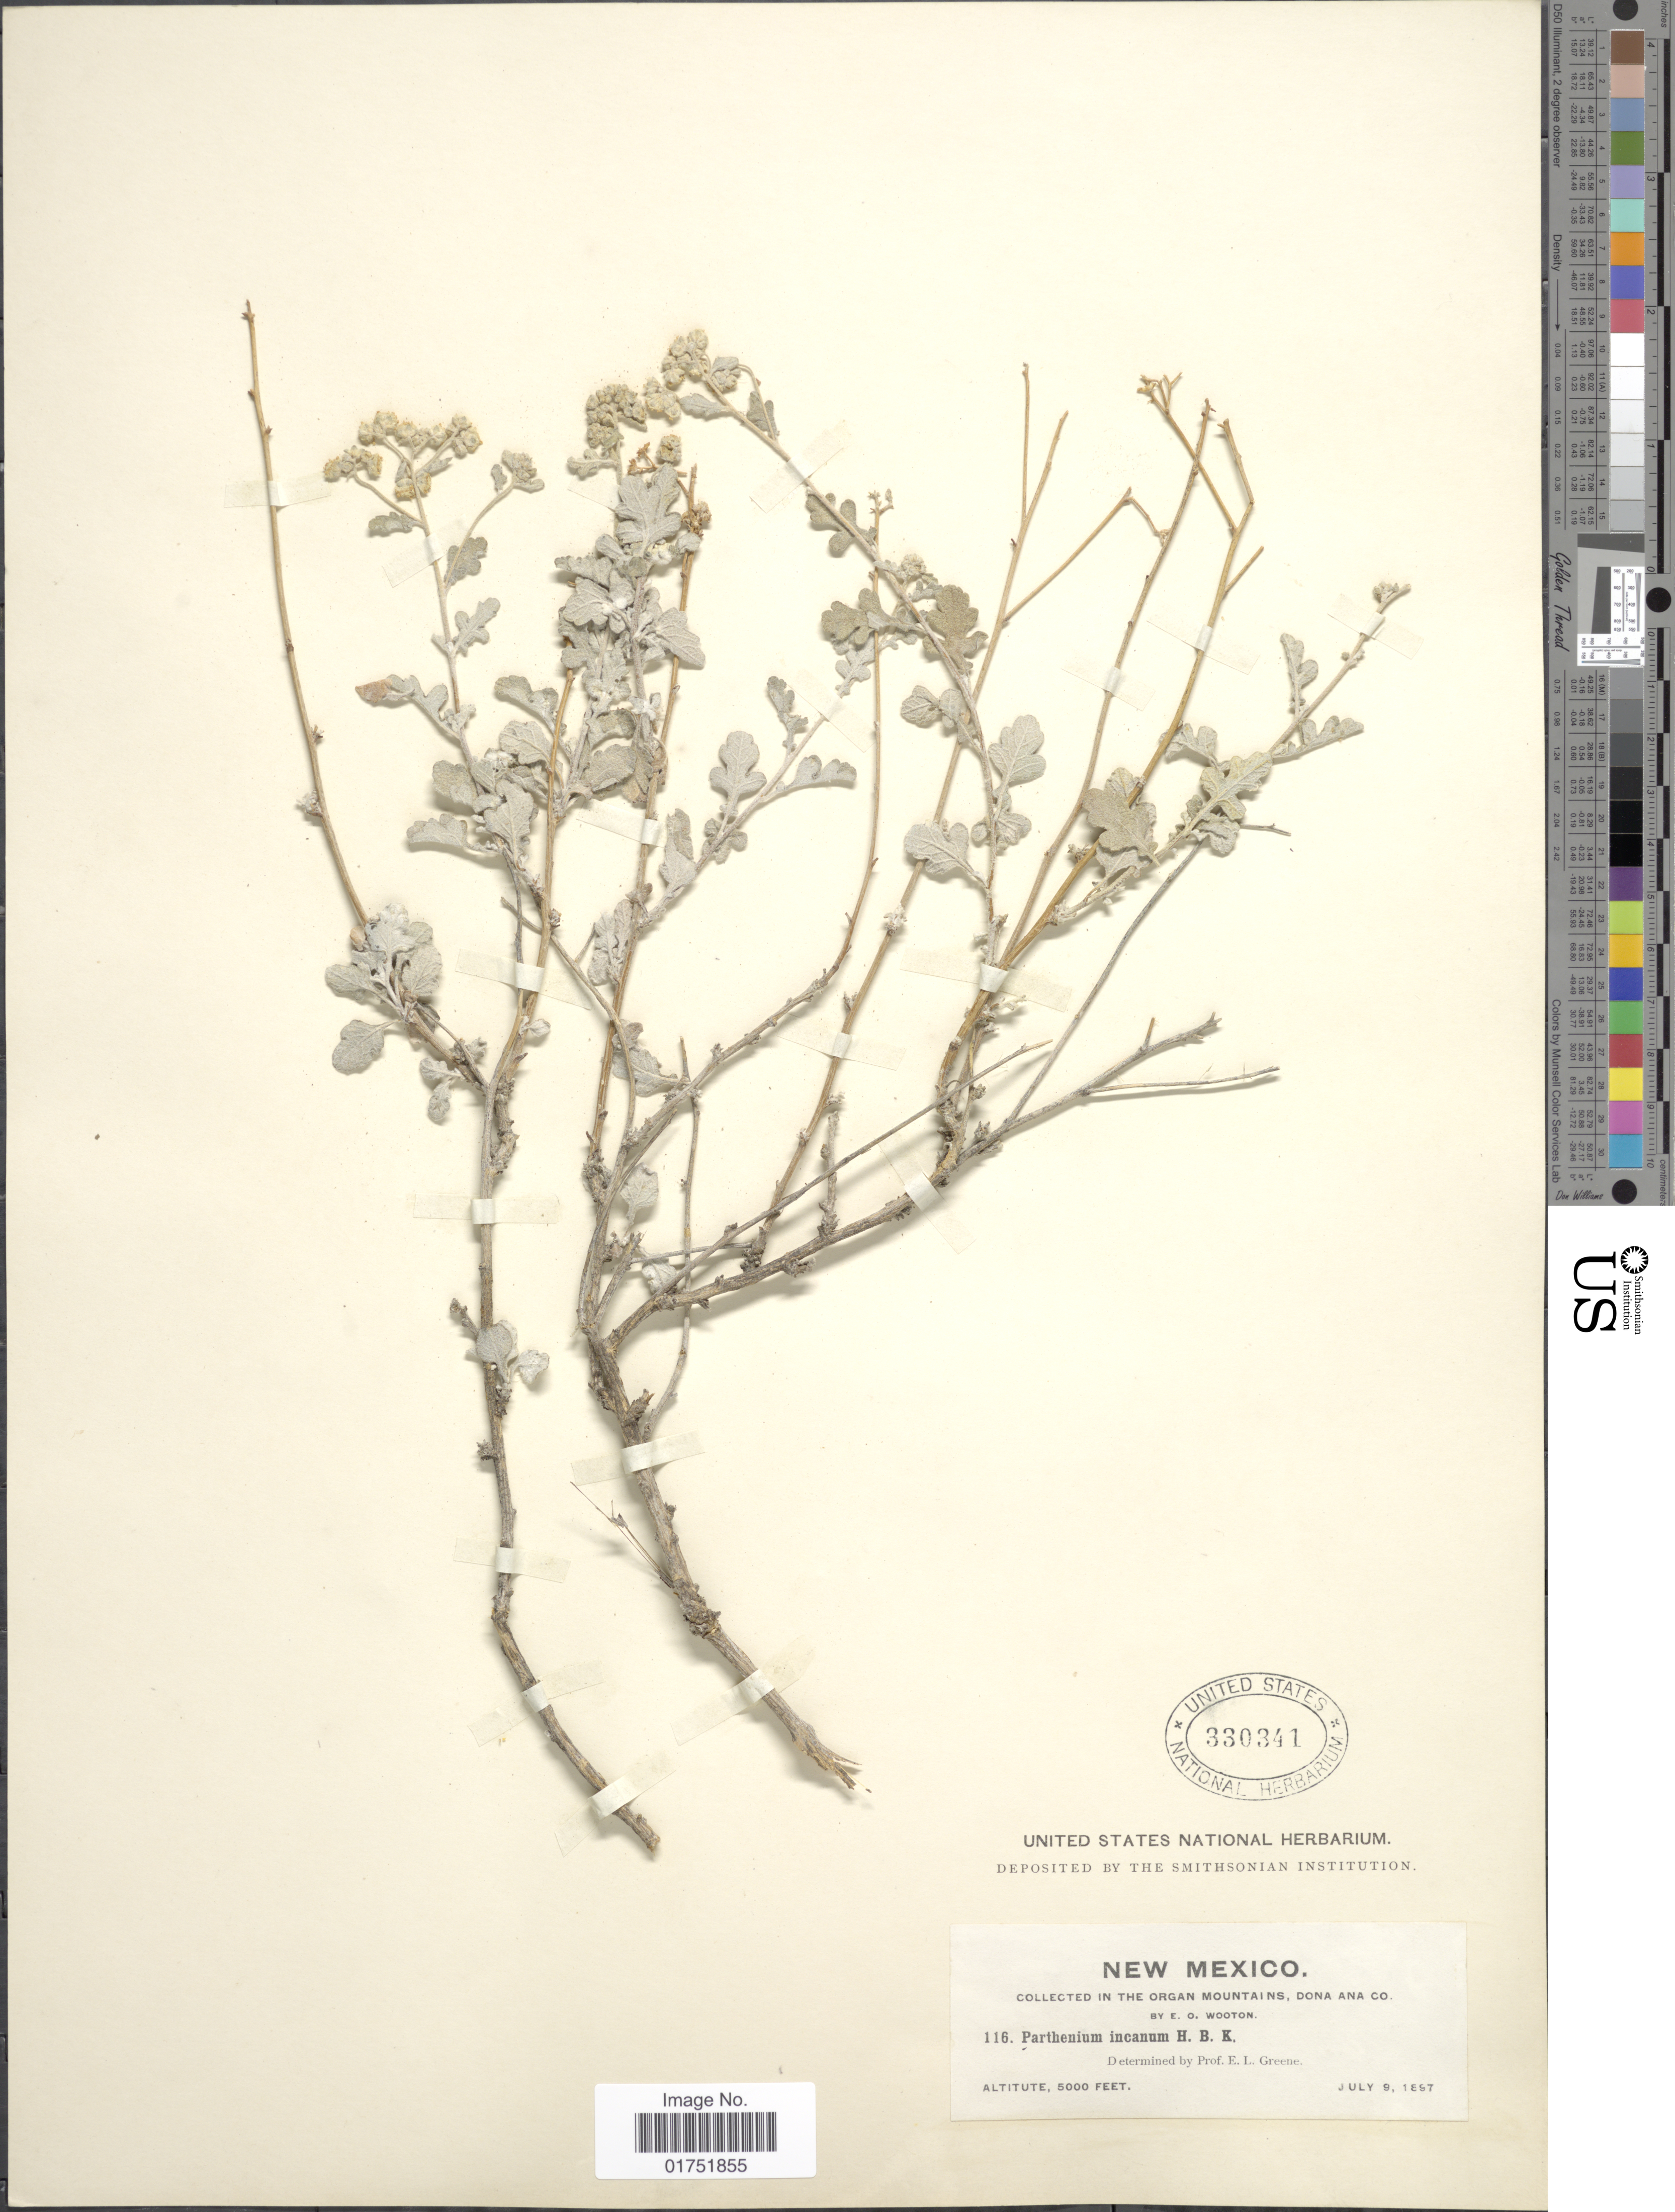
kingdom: Plantae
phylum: Tracheophyta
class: Magnoliopsida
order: Asterales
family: Asteraceae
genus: Parthenium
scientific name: Parthenium incanum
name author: Kunth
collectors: E. O. Wooton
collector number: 116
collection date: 1897-07-09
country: United States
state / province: New Mexico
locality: Organ Mountains, Dona Ana Co.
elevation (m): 1524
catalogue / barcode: US 330341